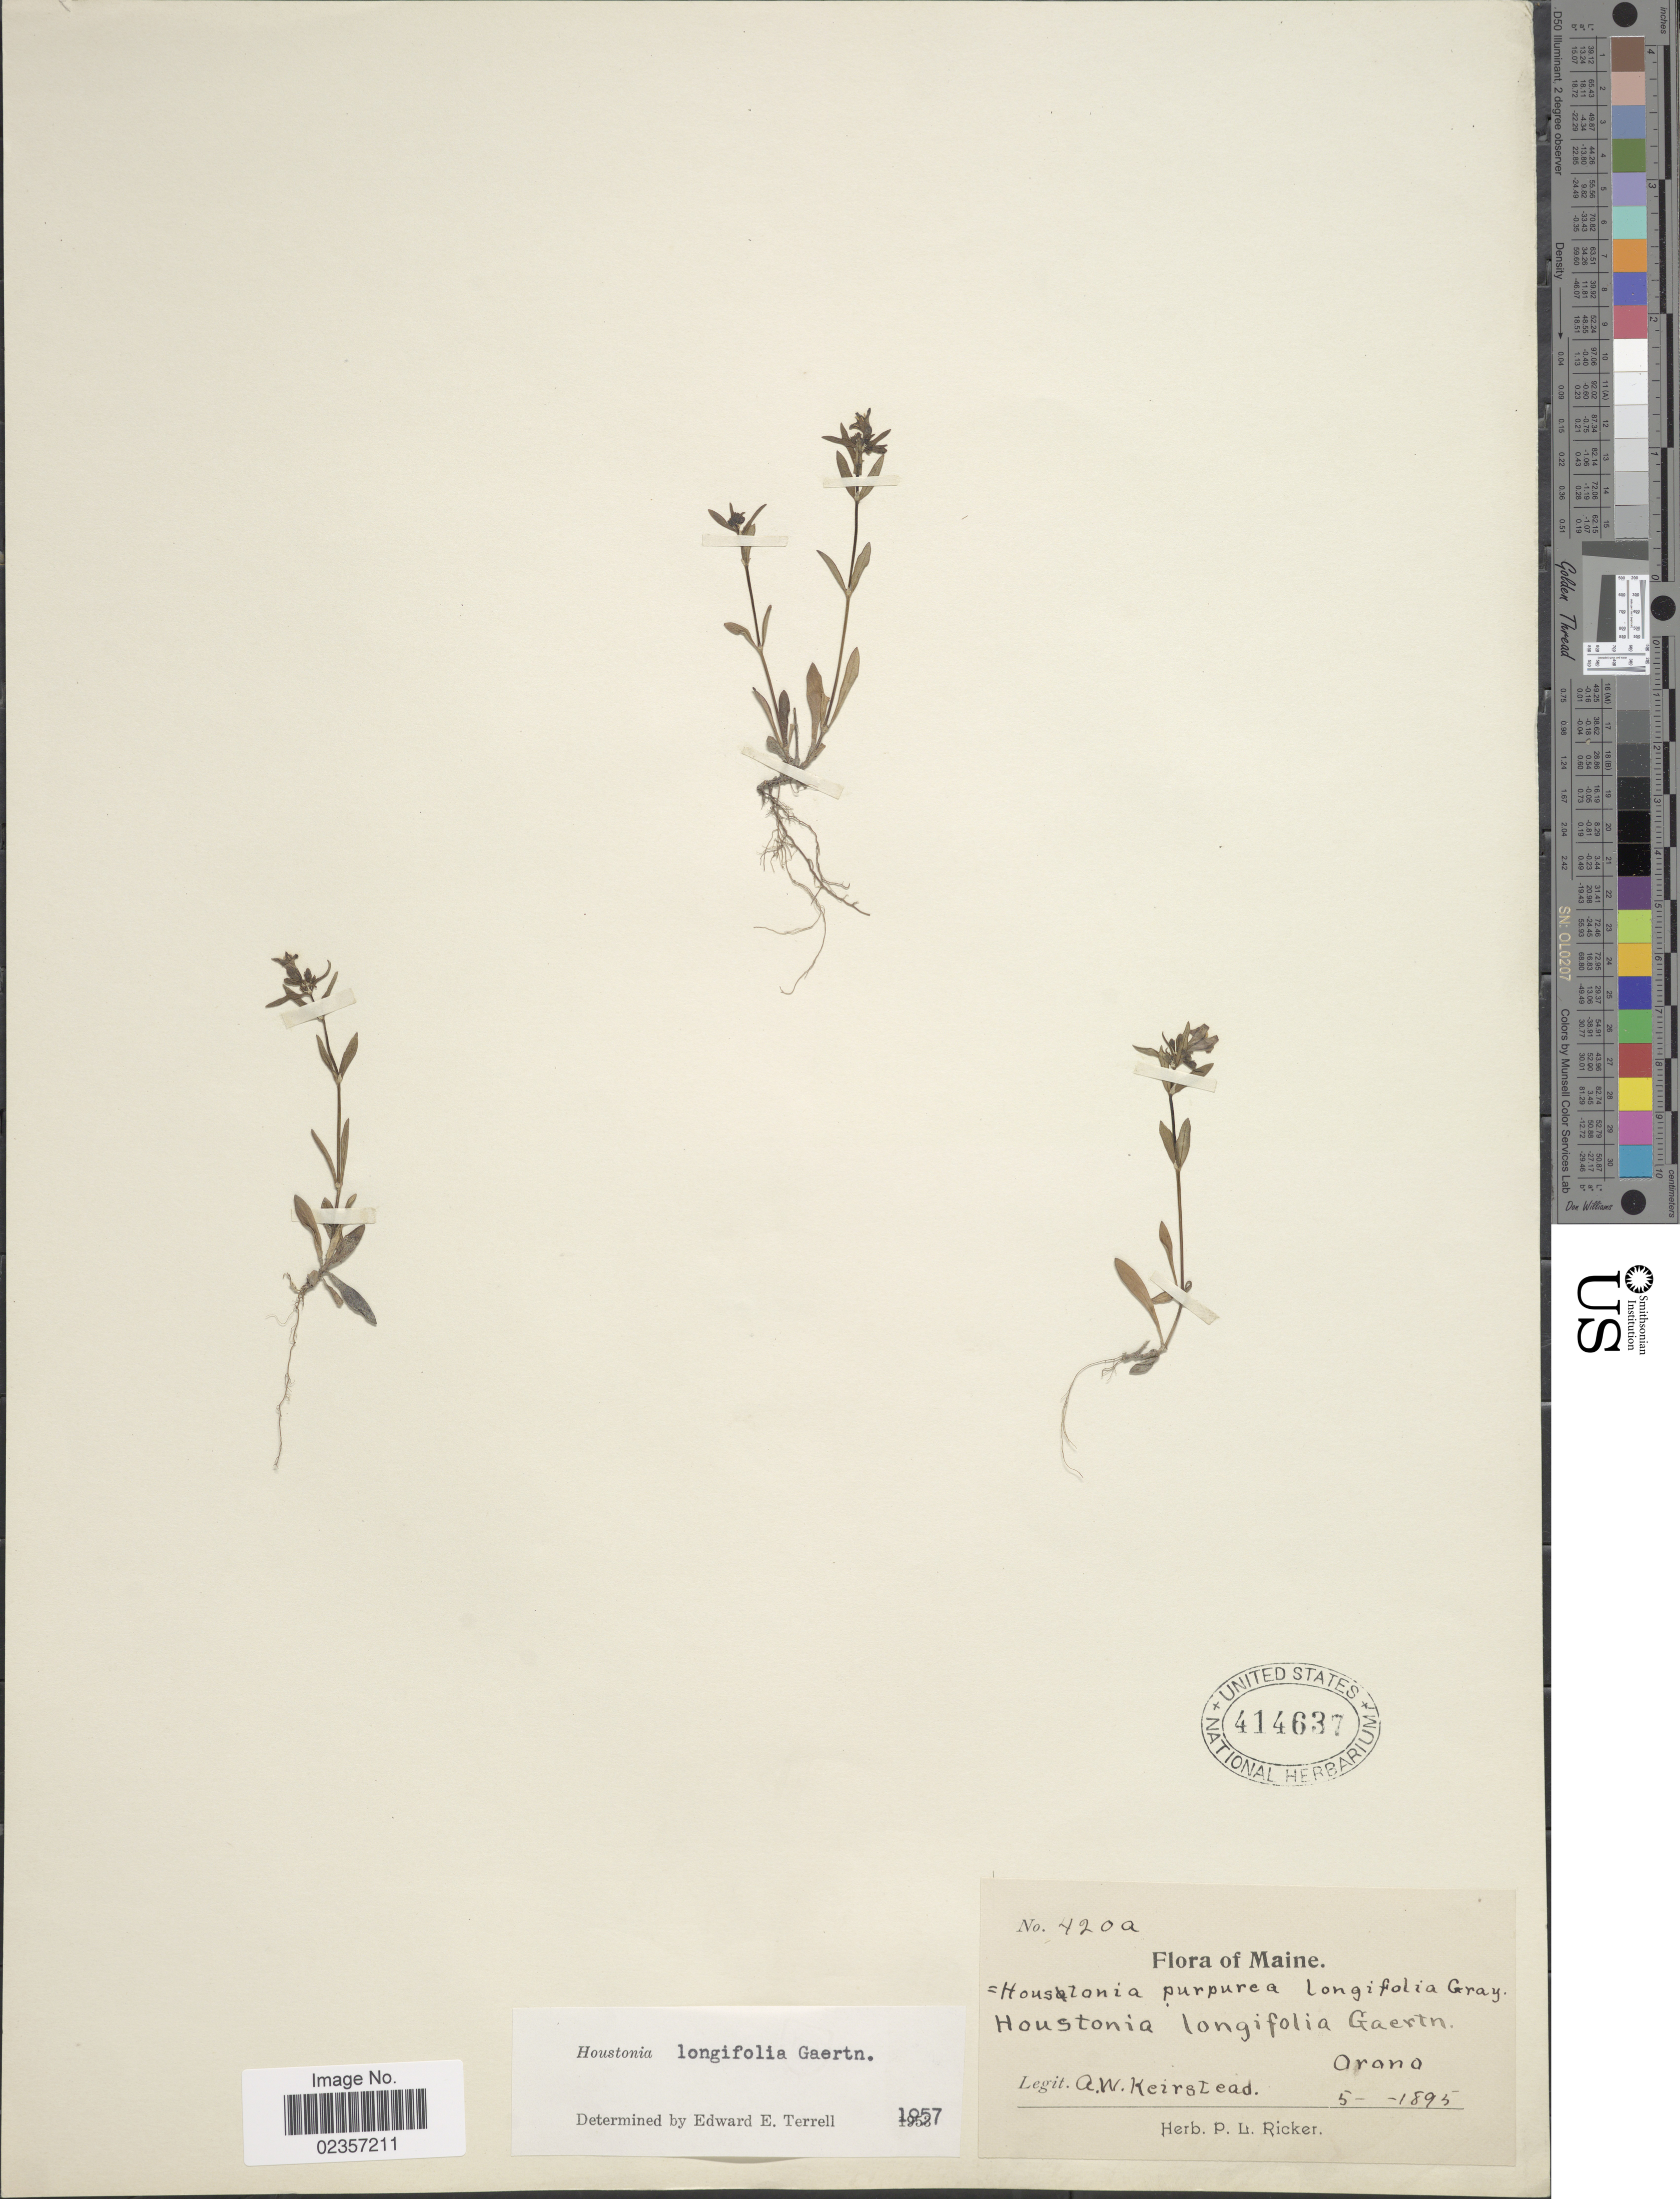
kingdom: Plantae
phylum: Tracheophyta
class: Magnoliopsida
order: Gentianales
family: Rubiaceae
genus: Houstonia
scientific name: Houstonia longifolia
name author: Gaertn.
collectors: A. Keirstead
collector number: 420a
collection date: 1895-05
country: United States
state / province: Maine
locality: Orano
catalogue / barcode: US 414637